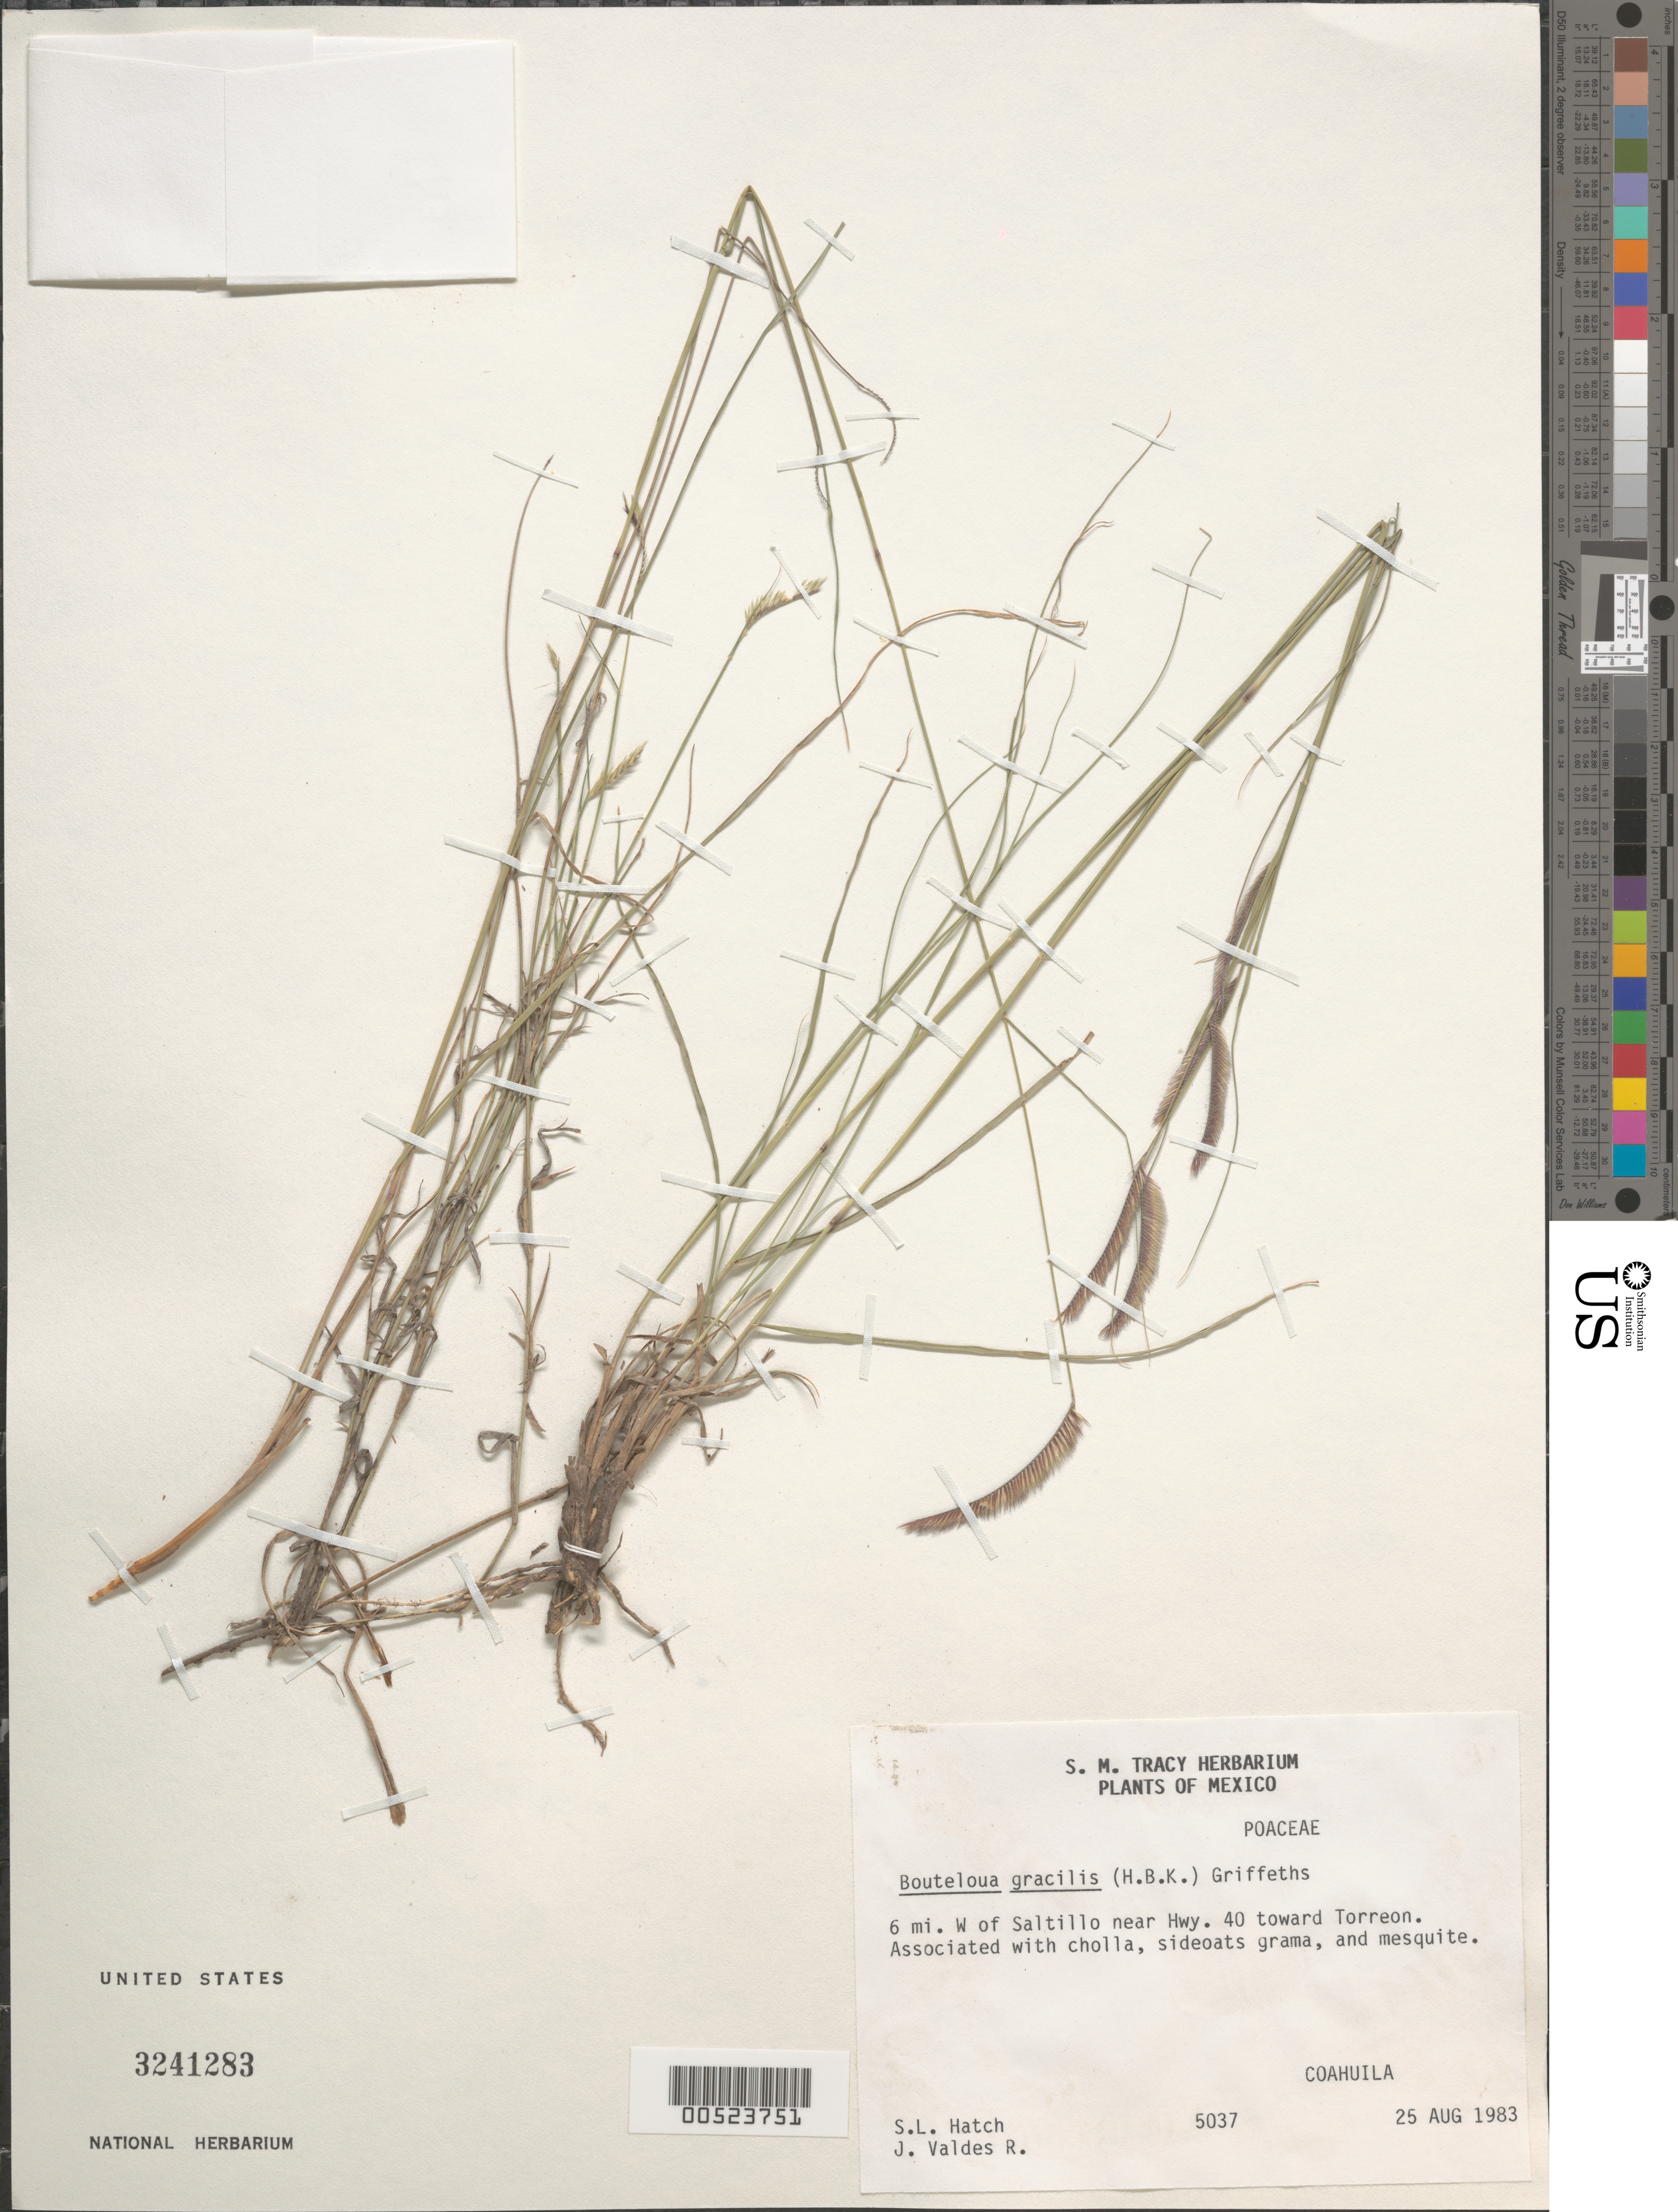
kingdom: Plantae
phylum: Tracheophyta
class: Liliopsida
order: Poales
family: Poaceae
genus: Bouteloua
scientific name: Bouteloua gracilis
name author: (Kunth) Lag. ex Griffiths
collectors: S. Hatch & J. Valdés-Reyna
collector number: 5037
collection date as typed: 25 Aug 1983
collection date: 1983-08-25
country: Mexico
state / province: Coahuila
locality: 6 mi W of Saltillo near Hwy 40 toward Torreon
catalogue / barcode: US 3241283